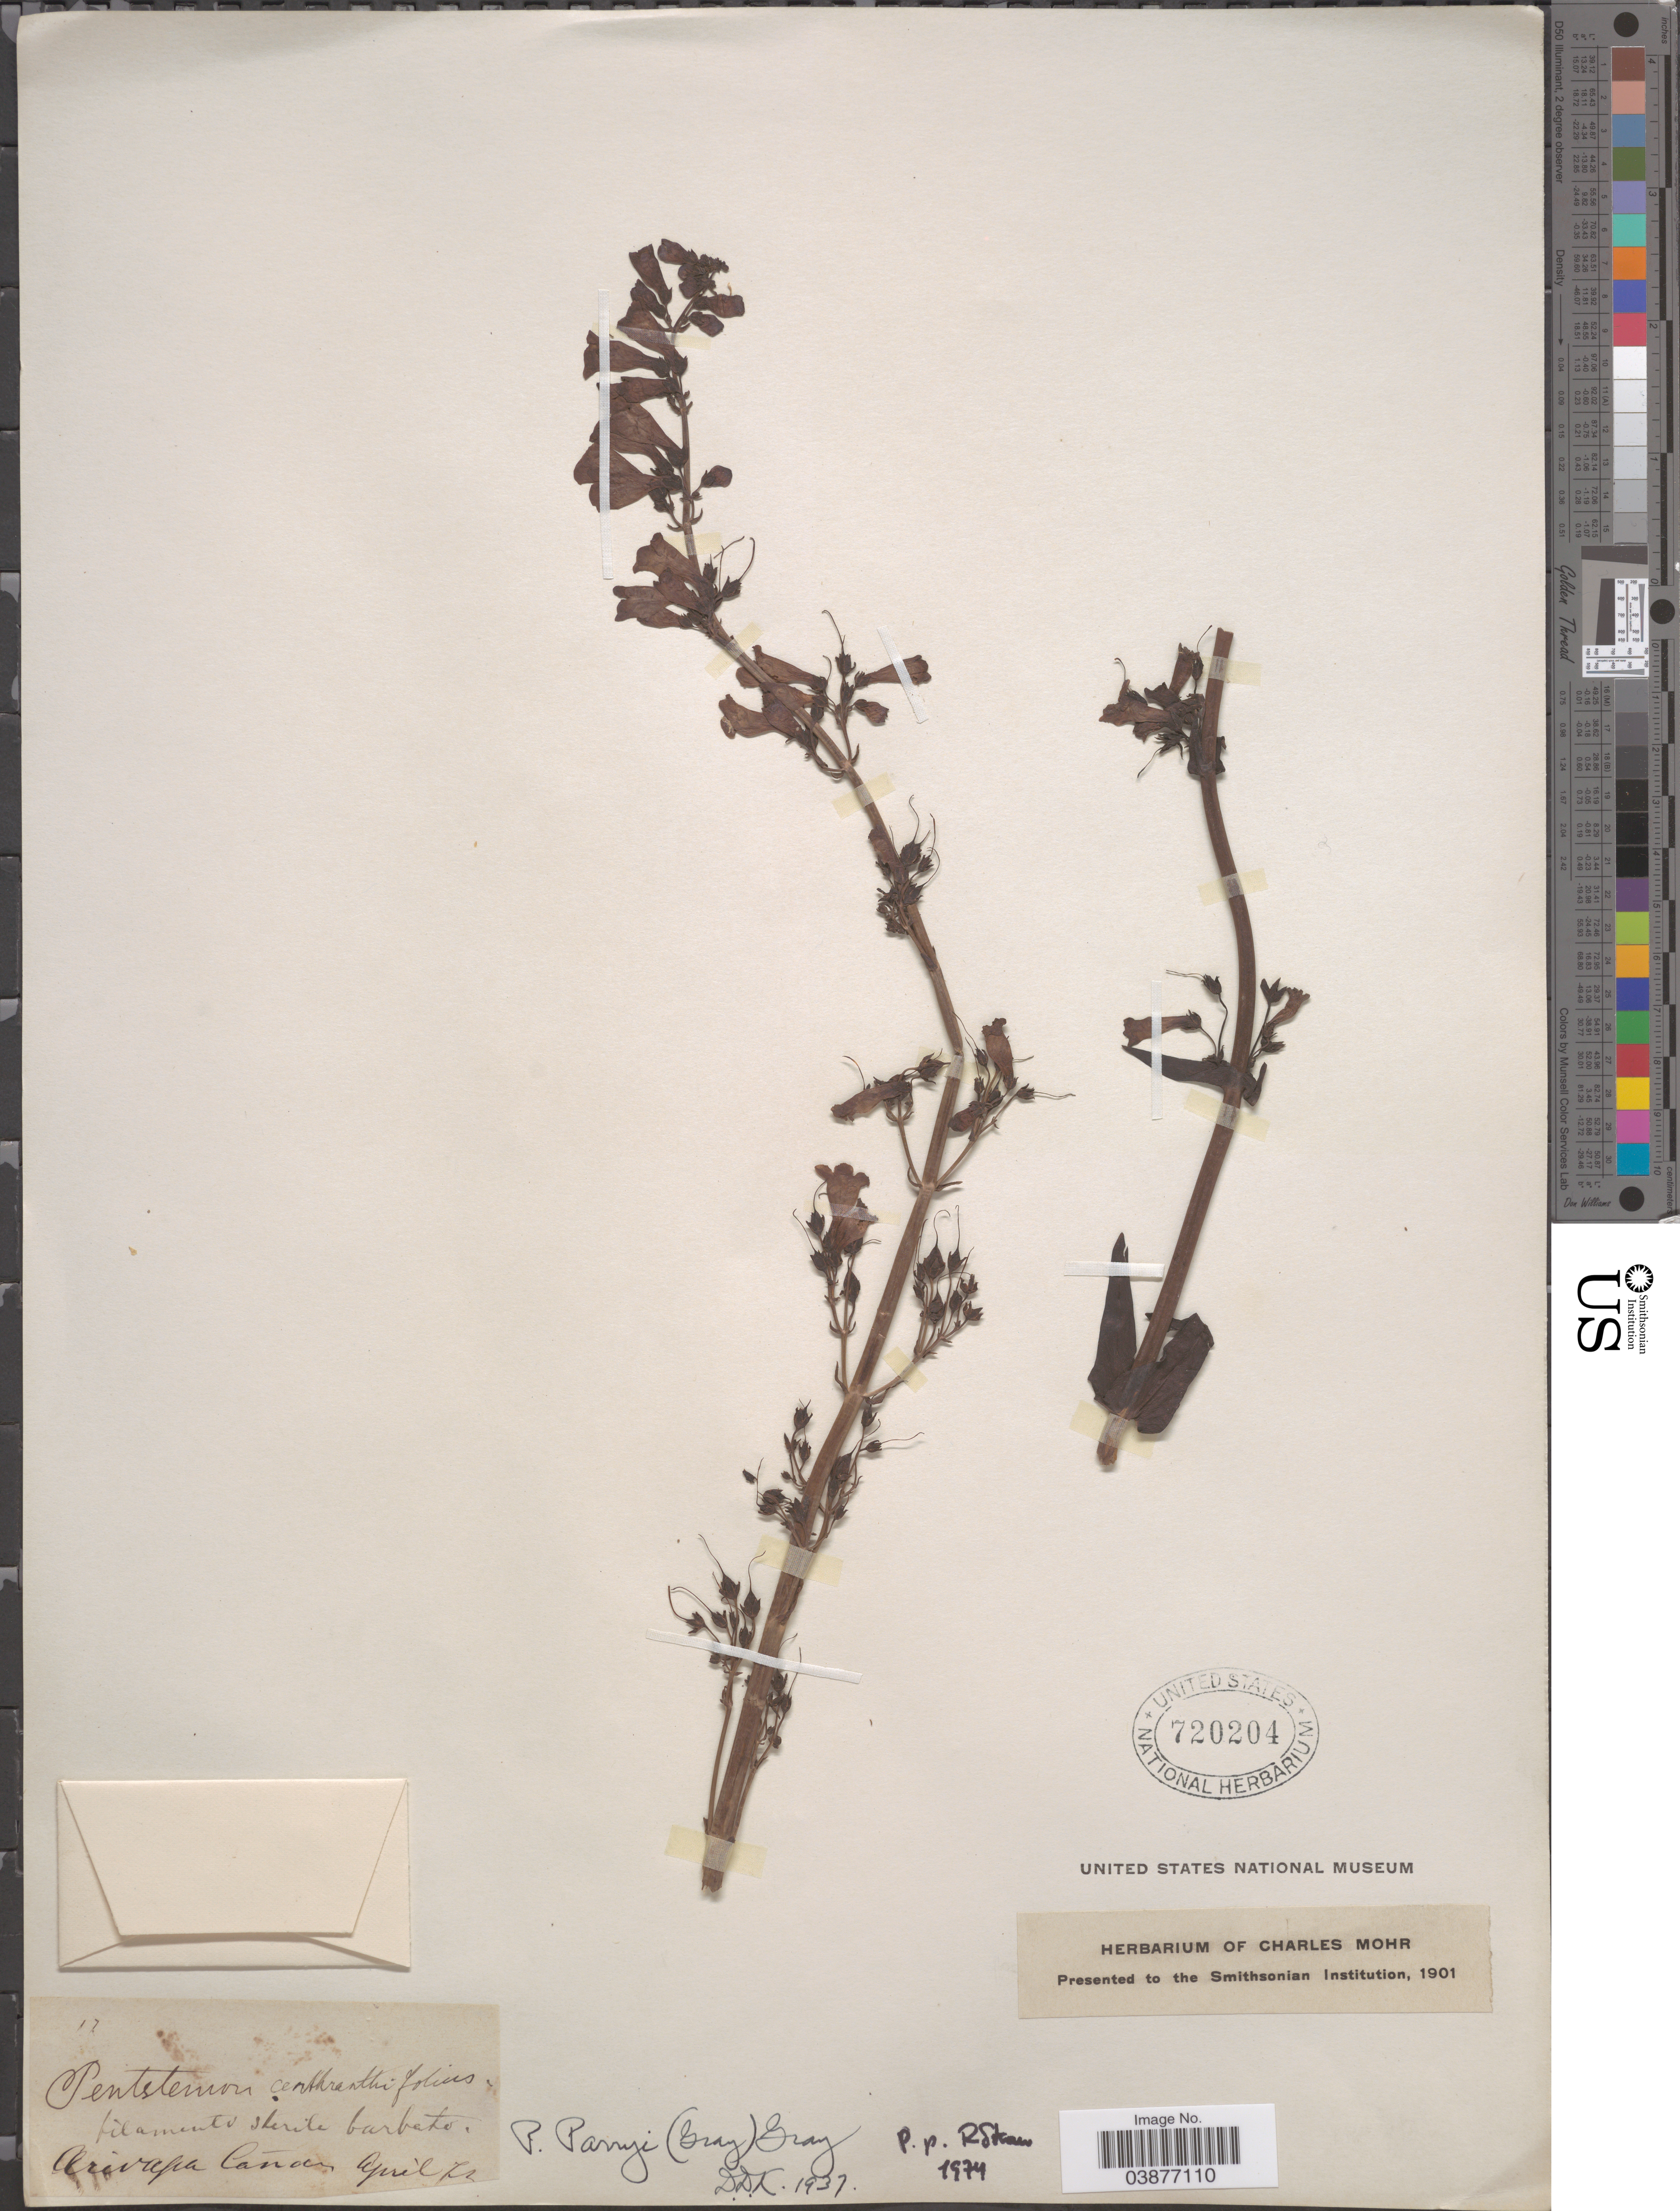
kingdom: Plantae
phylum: Tracheophyta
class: Magnoliopsida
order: Lamiales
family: Plantaginaceae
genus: Penstemon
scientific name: Penstemon parryi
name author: A. Gray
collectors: ex herb. Charles Mohr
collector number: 17*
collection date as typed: Transcribed d/m/y: /4/72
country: United States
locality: Arivapa Cañon.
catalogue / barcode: US 720204